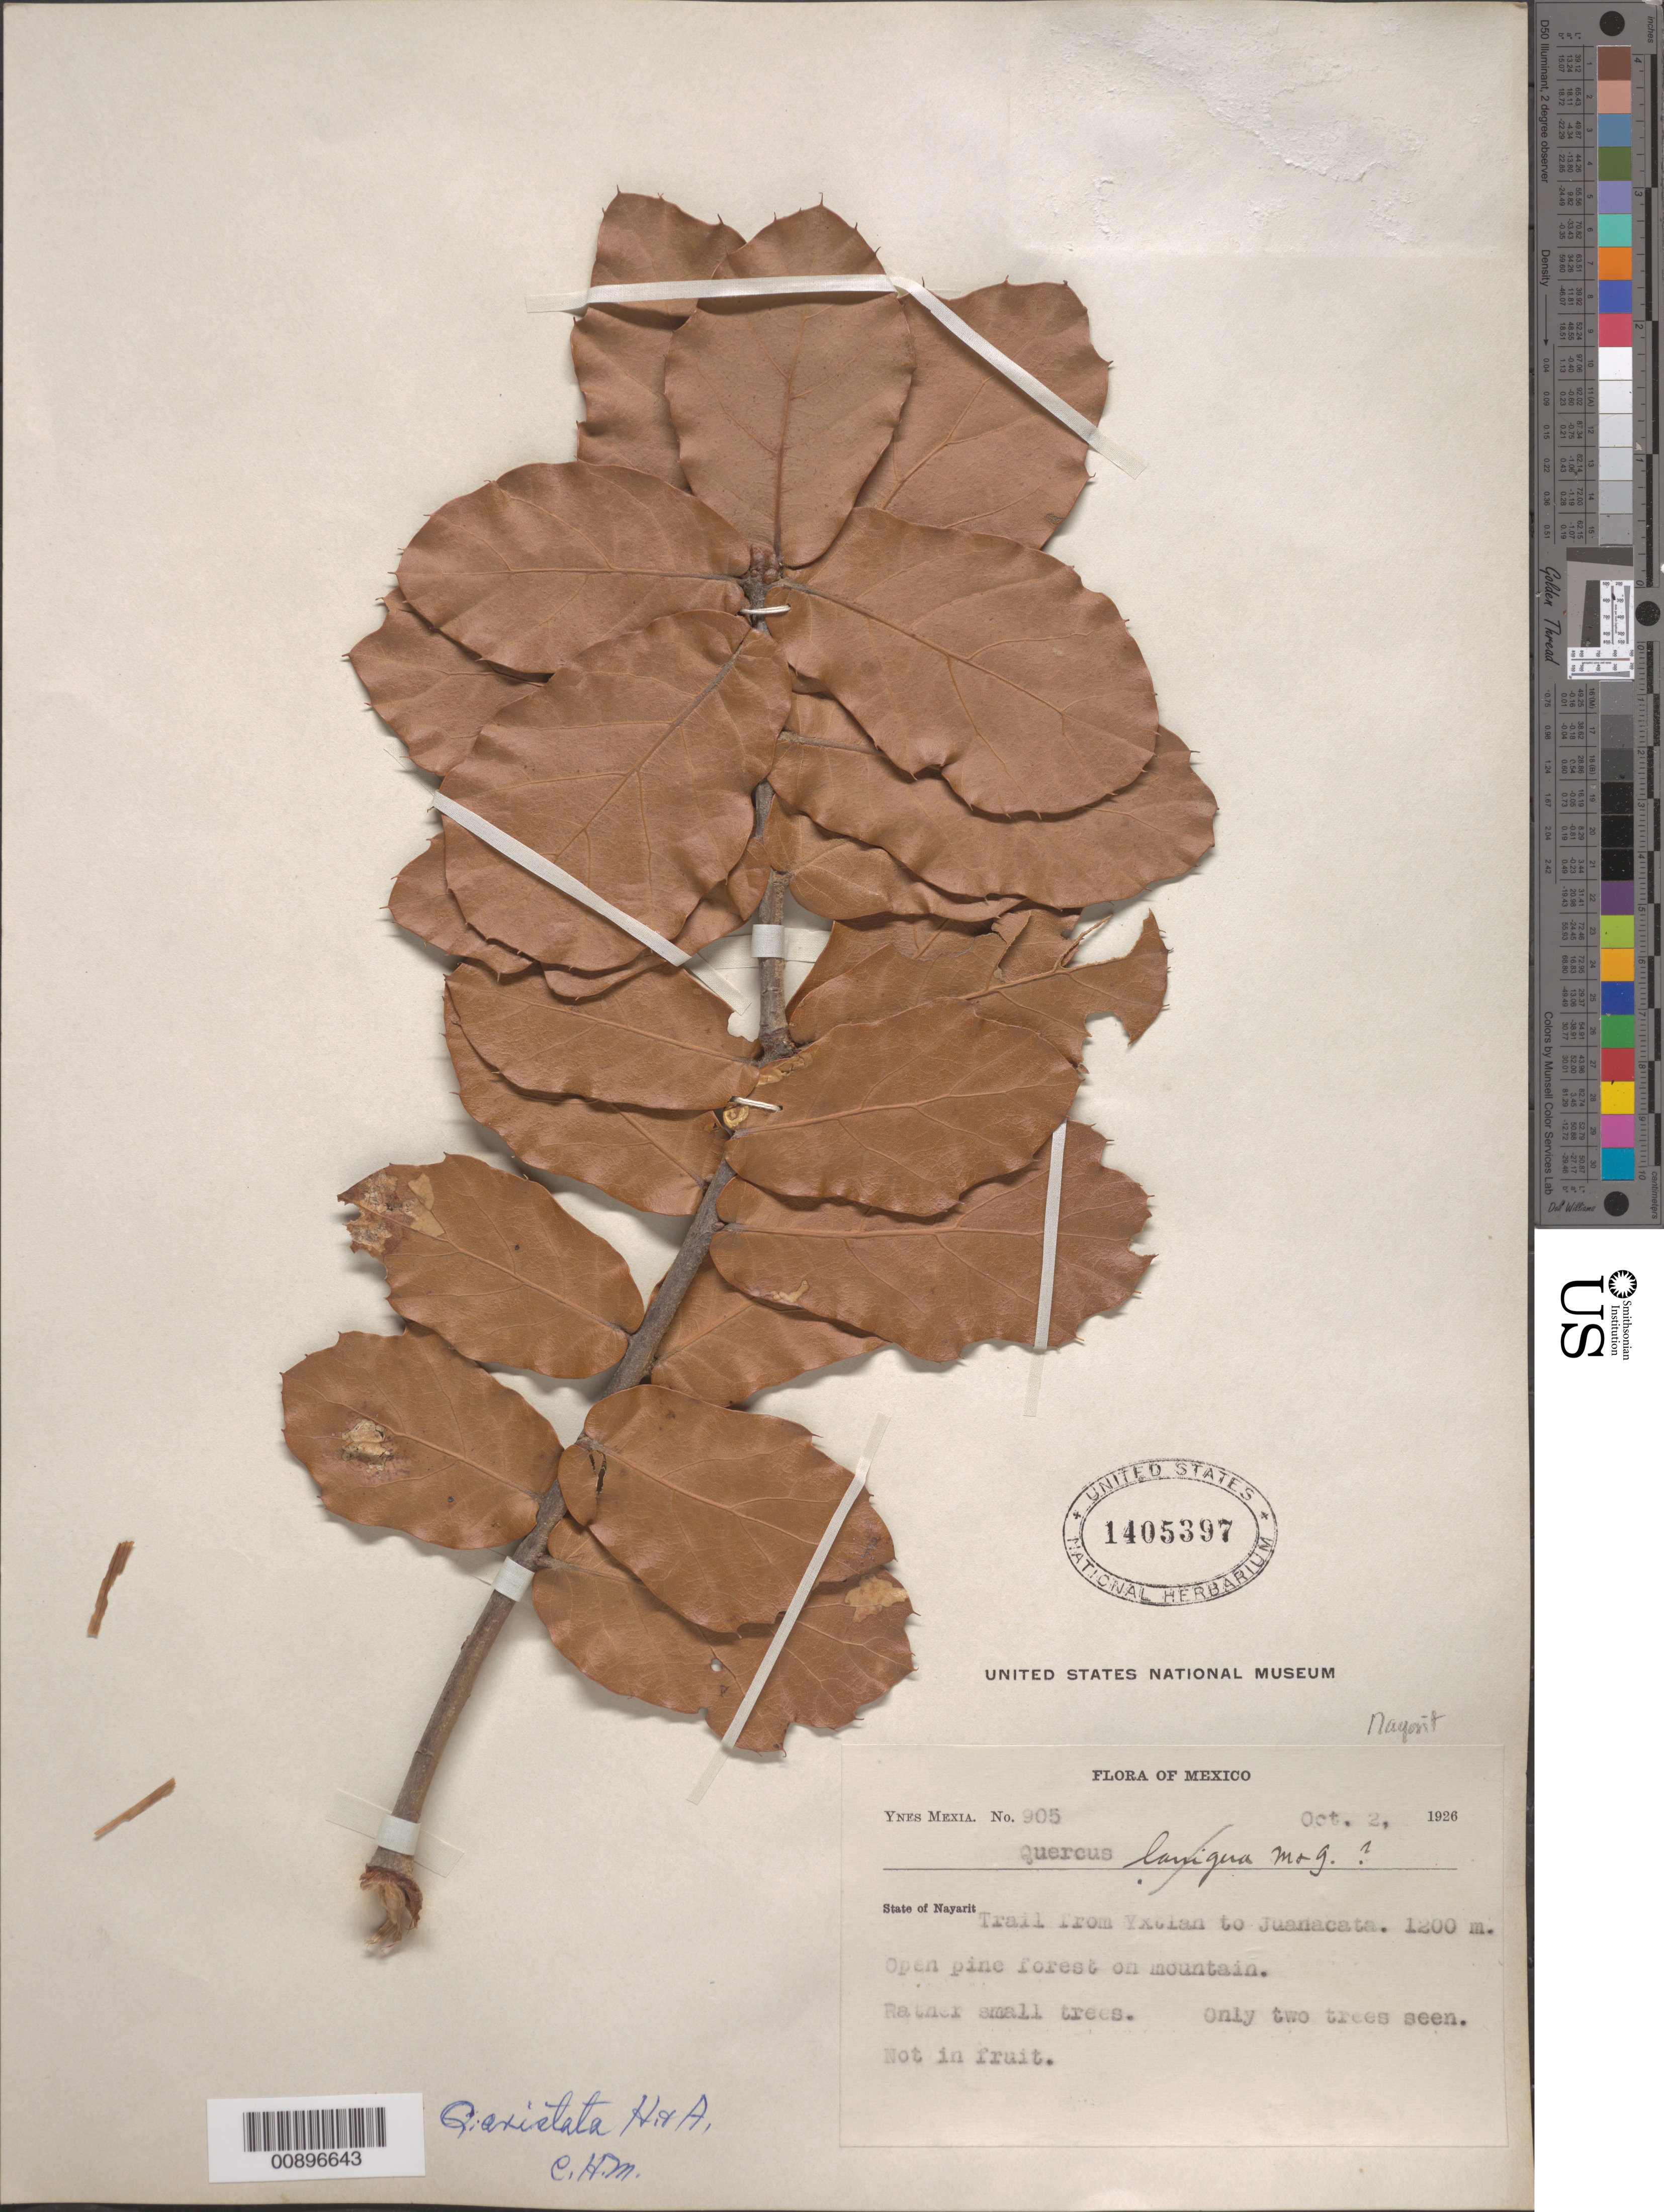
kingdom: Plantae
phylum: Tracheophyta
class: Magnoliopsida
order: Fagales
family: Fagaceae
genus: Quercus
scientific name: Quercus aristata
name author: Hook. & Arn.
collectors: Y. Mexia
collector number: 905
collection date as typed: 02 Oct 1926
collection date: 1926-10-02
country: Mexico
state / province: Nayarit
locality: Trail from Yxtlan to Juanacata.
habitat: Open pine forest on mountain.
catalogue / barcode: US 1405397